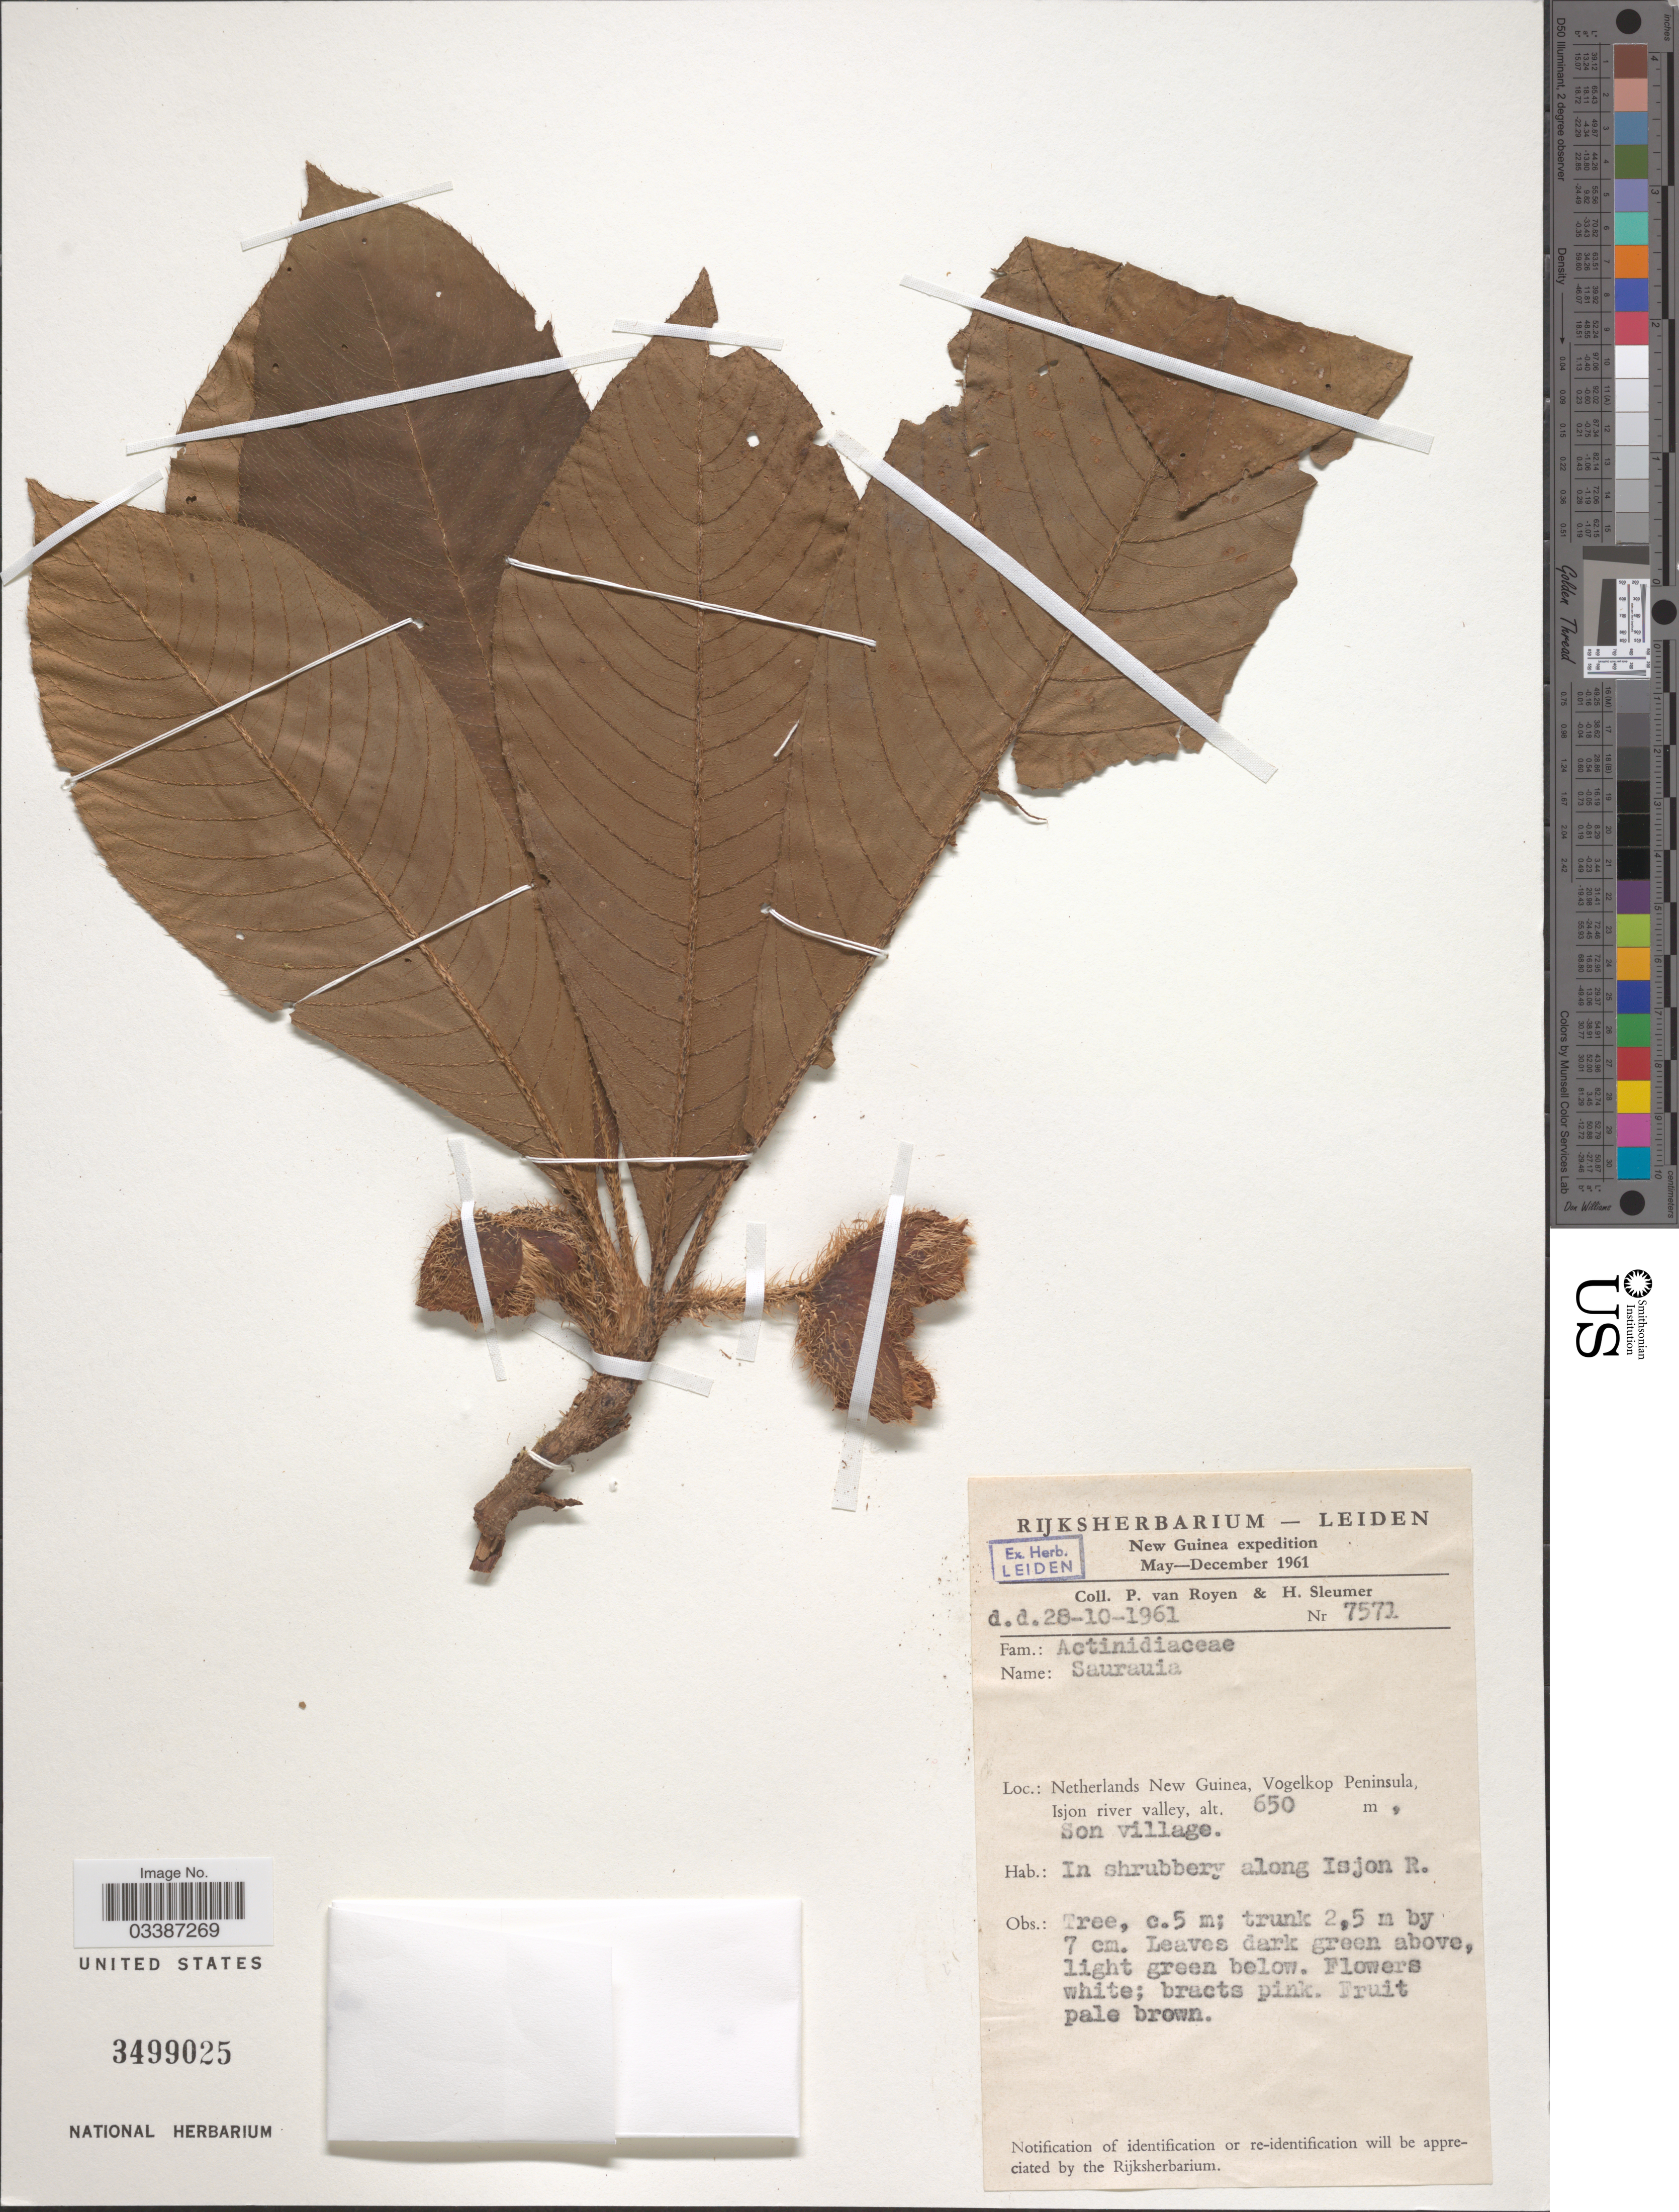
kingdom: Plantae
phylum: Tracheophyta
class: Magnoliopsida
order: Ericales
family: Actinidiaceae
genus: Saurauia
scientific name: Saurauia sp.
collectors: P. van Royen & H. O. Sleumer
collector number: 7571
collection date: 1961-10-28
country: Indonesia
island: New Guinea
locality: New Guinea. Netherlands New Guinea, Volgekap Peninsula, Isjon river valley. Son village.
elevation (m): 650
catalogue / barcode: US 3499025